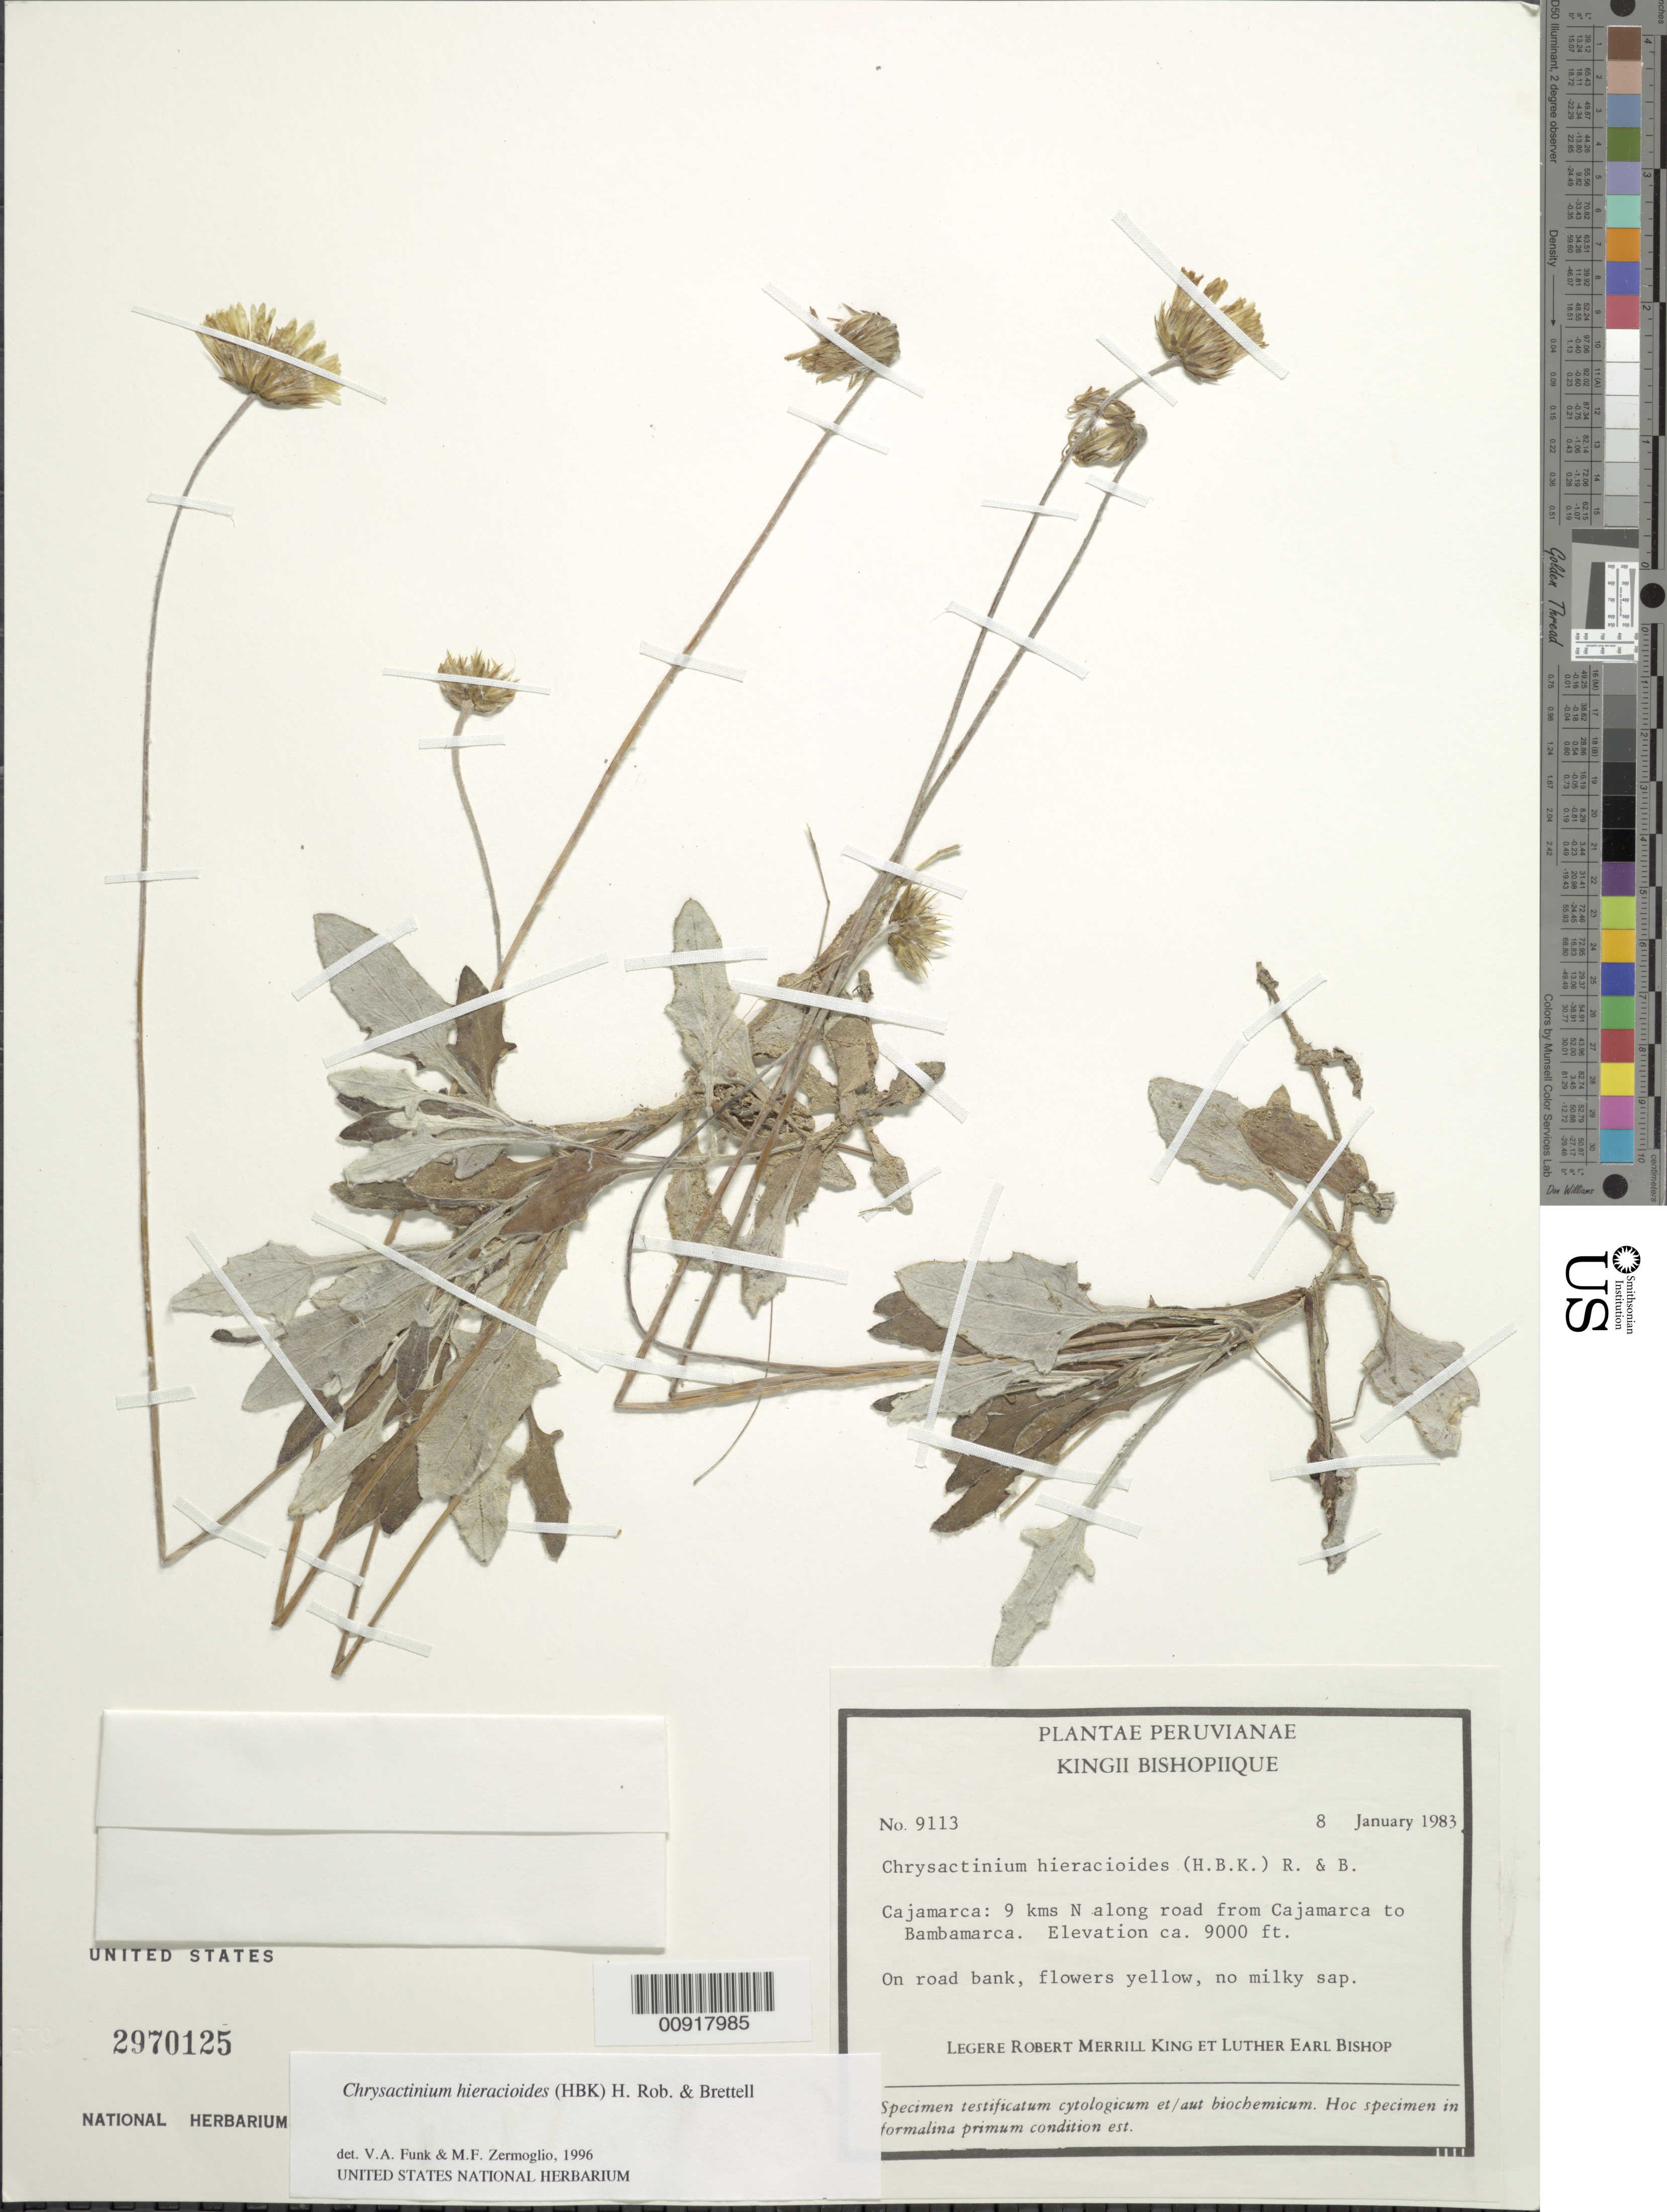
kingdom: Plantae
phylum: Tracheophyta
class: Magnoliopsida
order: Asterales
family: Asteraceae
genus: Chrysactinium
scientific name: Chrysactinium hieracioides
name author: (Kunth) H. Rob. & Brettell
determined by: Funk, V. A.; Zermoglio, M. F.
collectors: R. M. King & L. E. Bishop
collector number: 9113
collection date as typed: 8 January 1983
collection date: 1983-01-08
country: Peru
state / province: Cajamarca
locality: Cajamarca: 9 km N along road from Cajamarca to Bambamarca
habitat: On road bank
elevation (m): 2900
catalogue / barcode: US 2970125